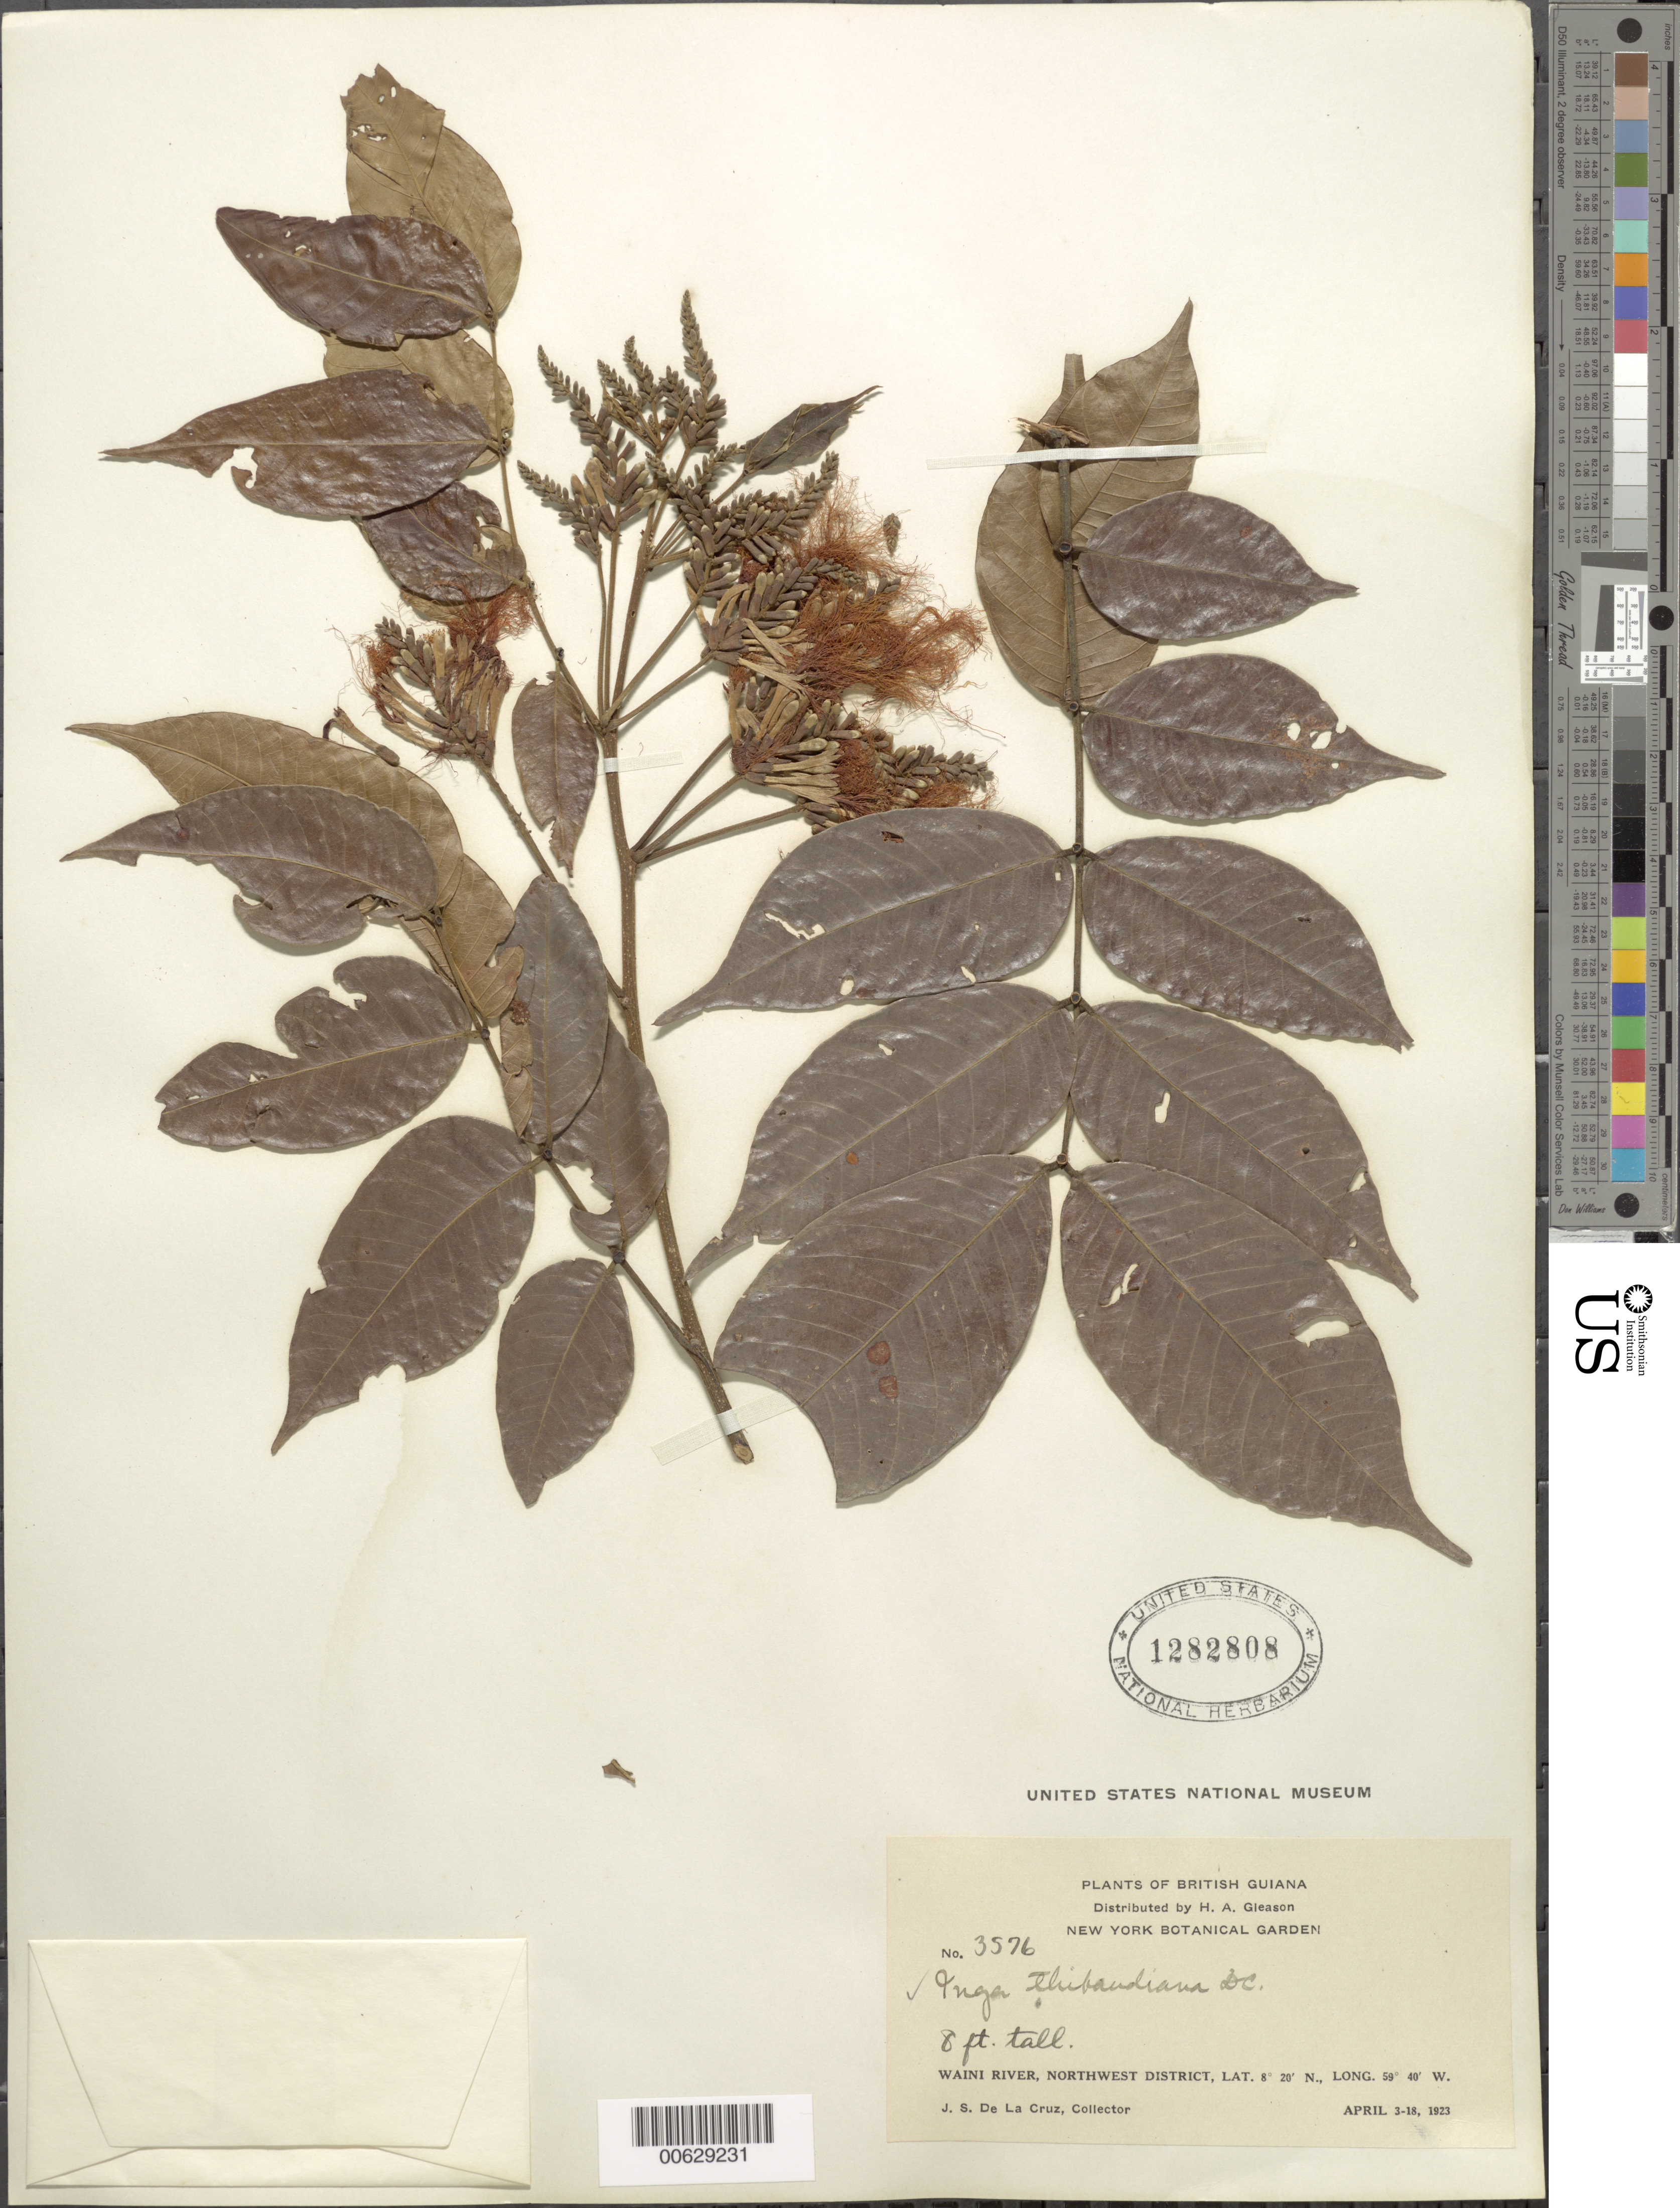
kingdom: Plantae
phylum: Tracheophyta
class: Magnoliopsida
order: Fabales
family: Fabaceae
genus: Inga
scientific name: Inga thibaudiana subsp. thibaudiana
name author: DC.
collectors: J. S. de la Cruz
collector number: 3576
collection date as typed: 3-Apr-23 to 18-Apr-23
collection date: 1923-04-03/1923-04-18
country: Guyana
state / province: Barima-Waini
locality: Waini R., NW District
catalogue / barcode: US 1282808